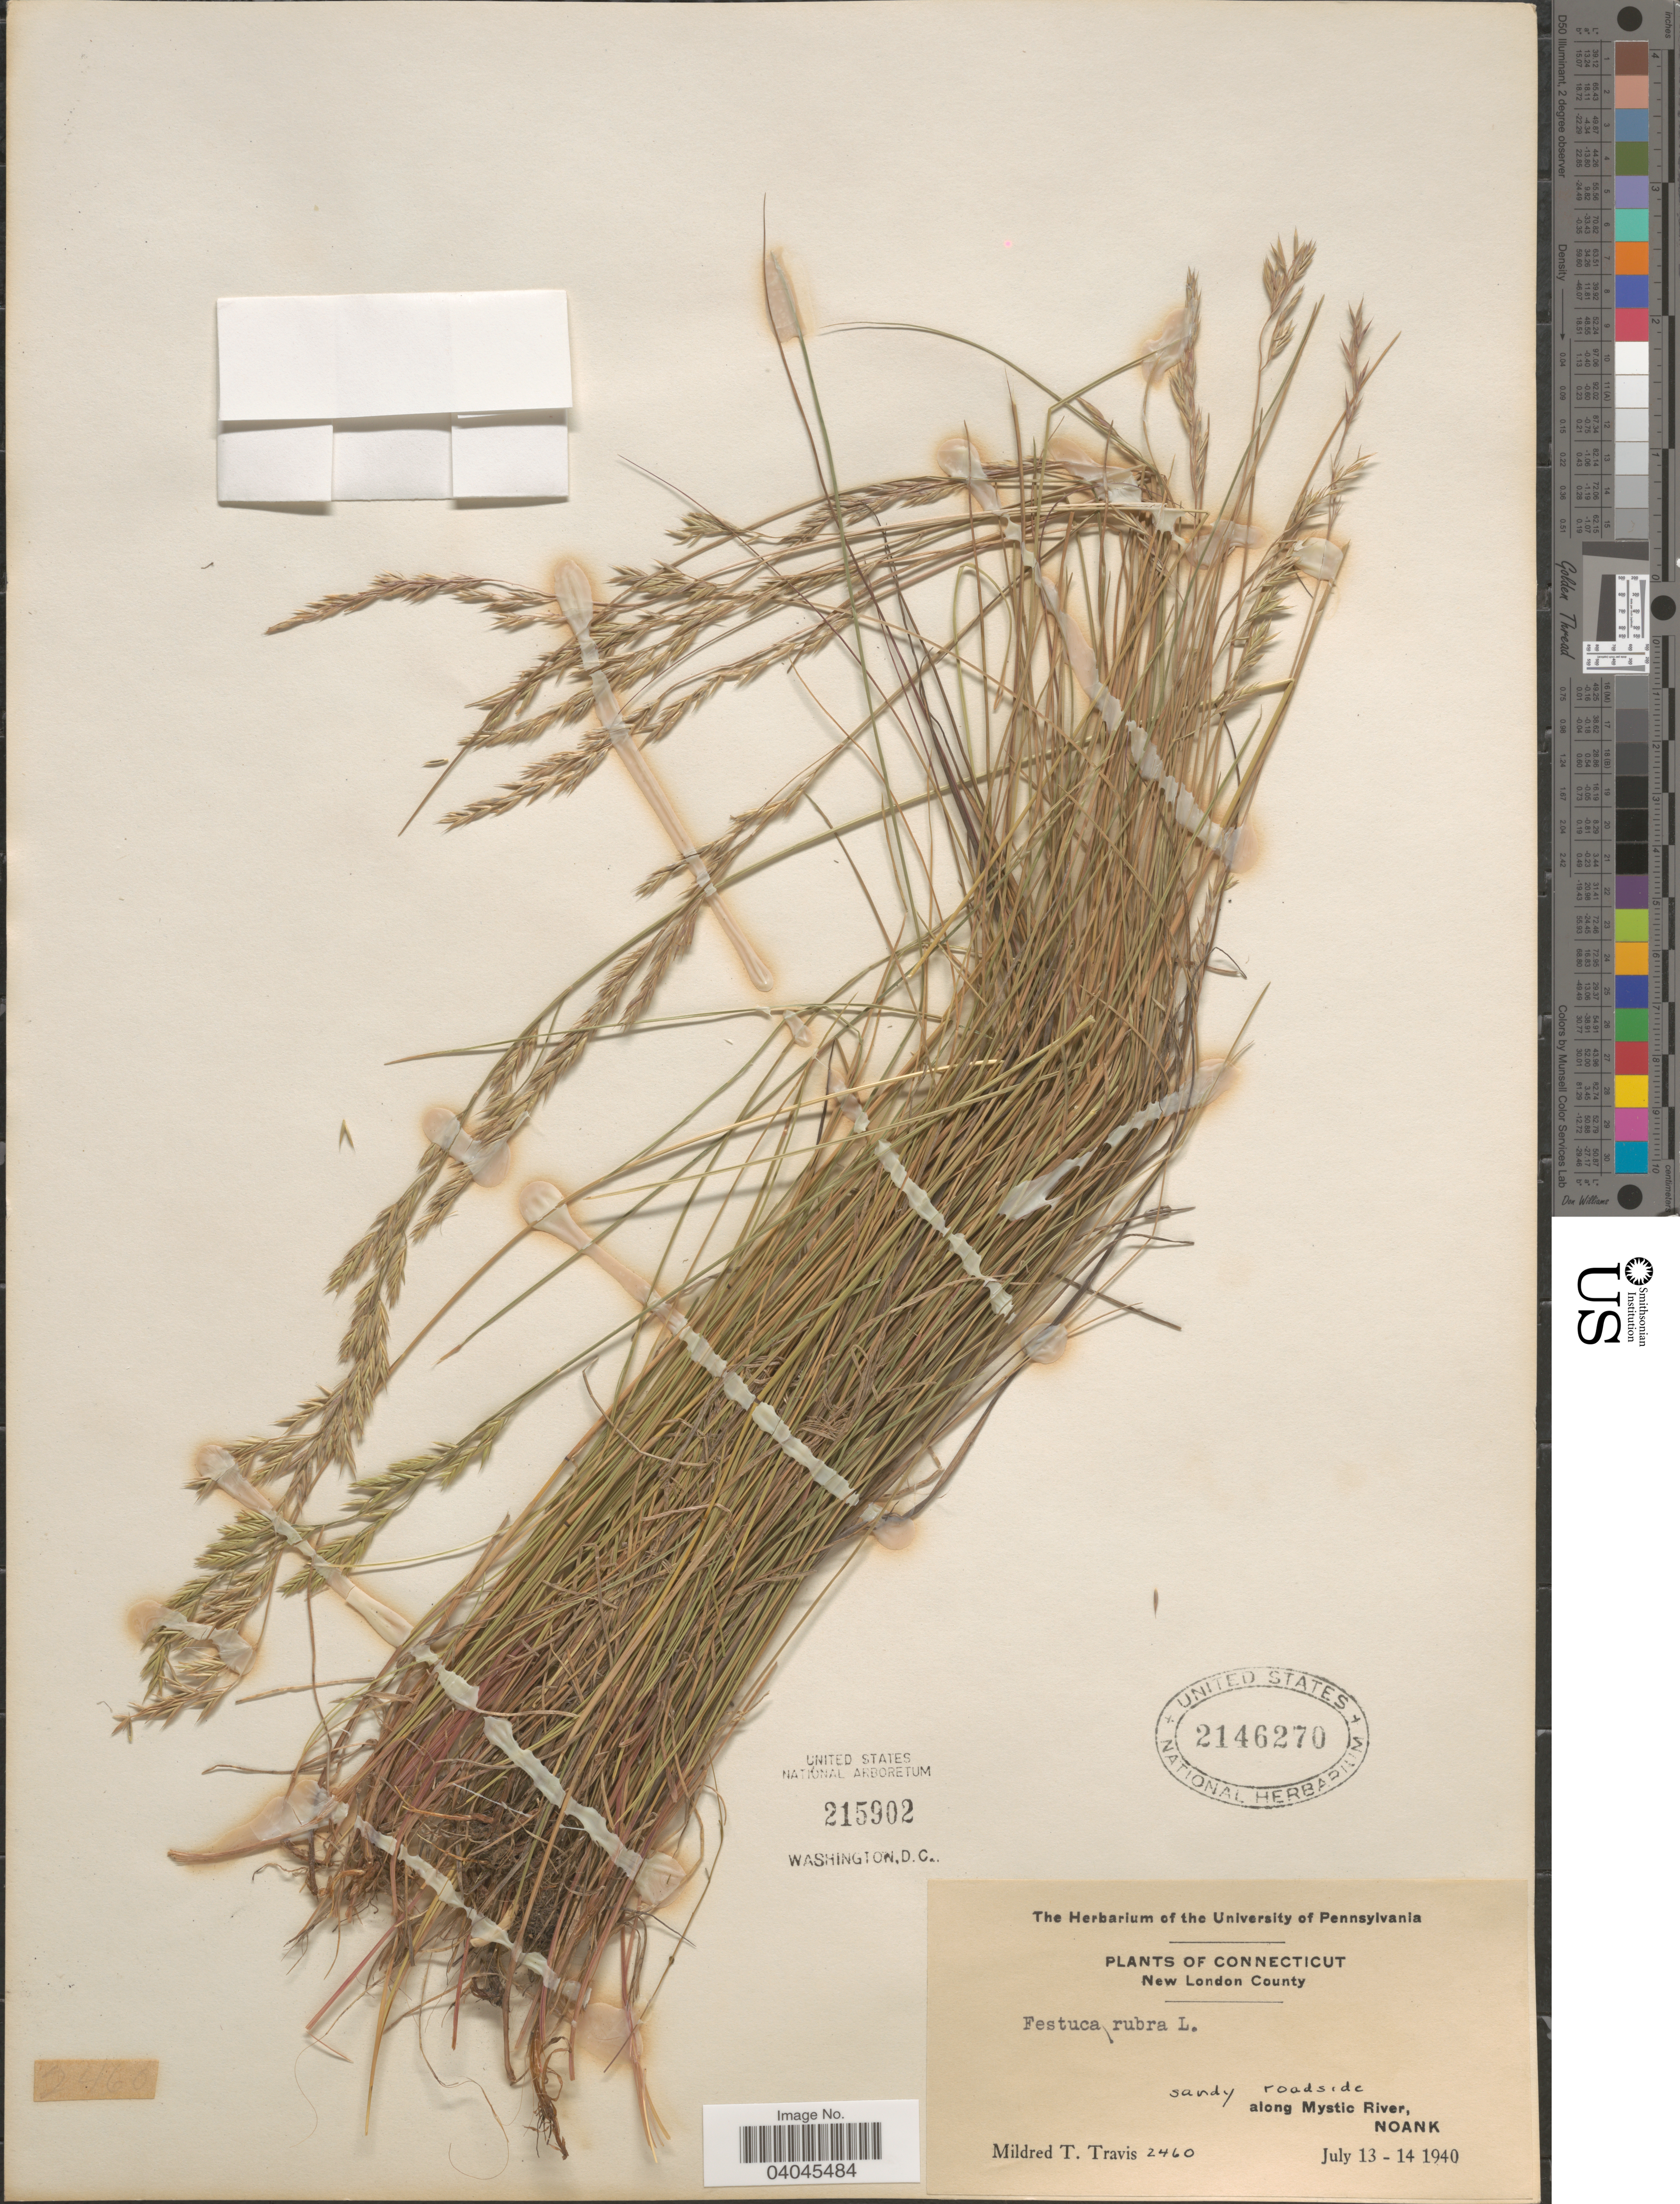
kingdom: Plantae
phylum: Tracheophyta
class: Liliopsida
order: Poales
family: Poaceae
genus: Festuca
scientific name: Festuca rubra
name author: L.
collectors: M. Travis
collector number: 2460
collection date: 1940-07-13/1940-07-14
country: United States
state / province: Connecticut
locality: New London County. Sandy roadside along Mystic River, Noank.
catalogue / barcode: US 2146270